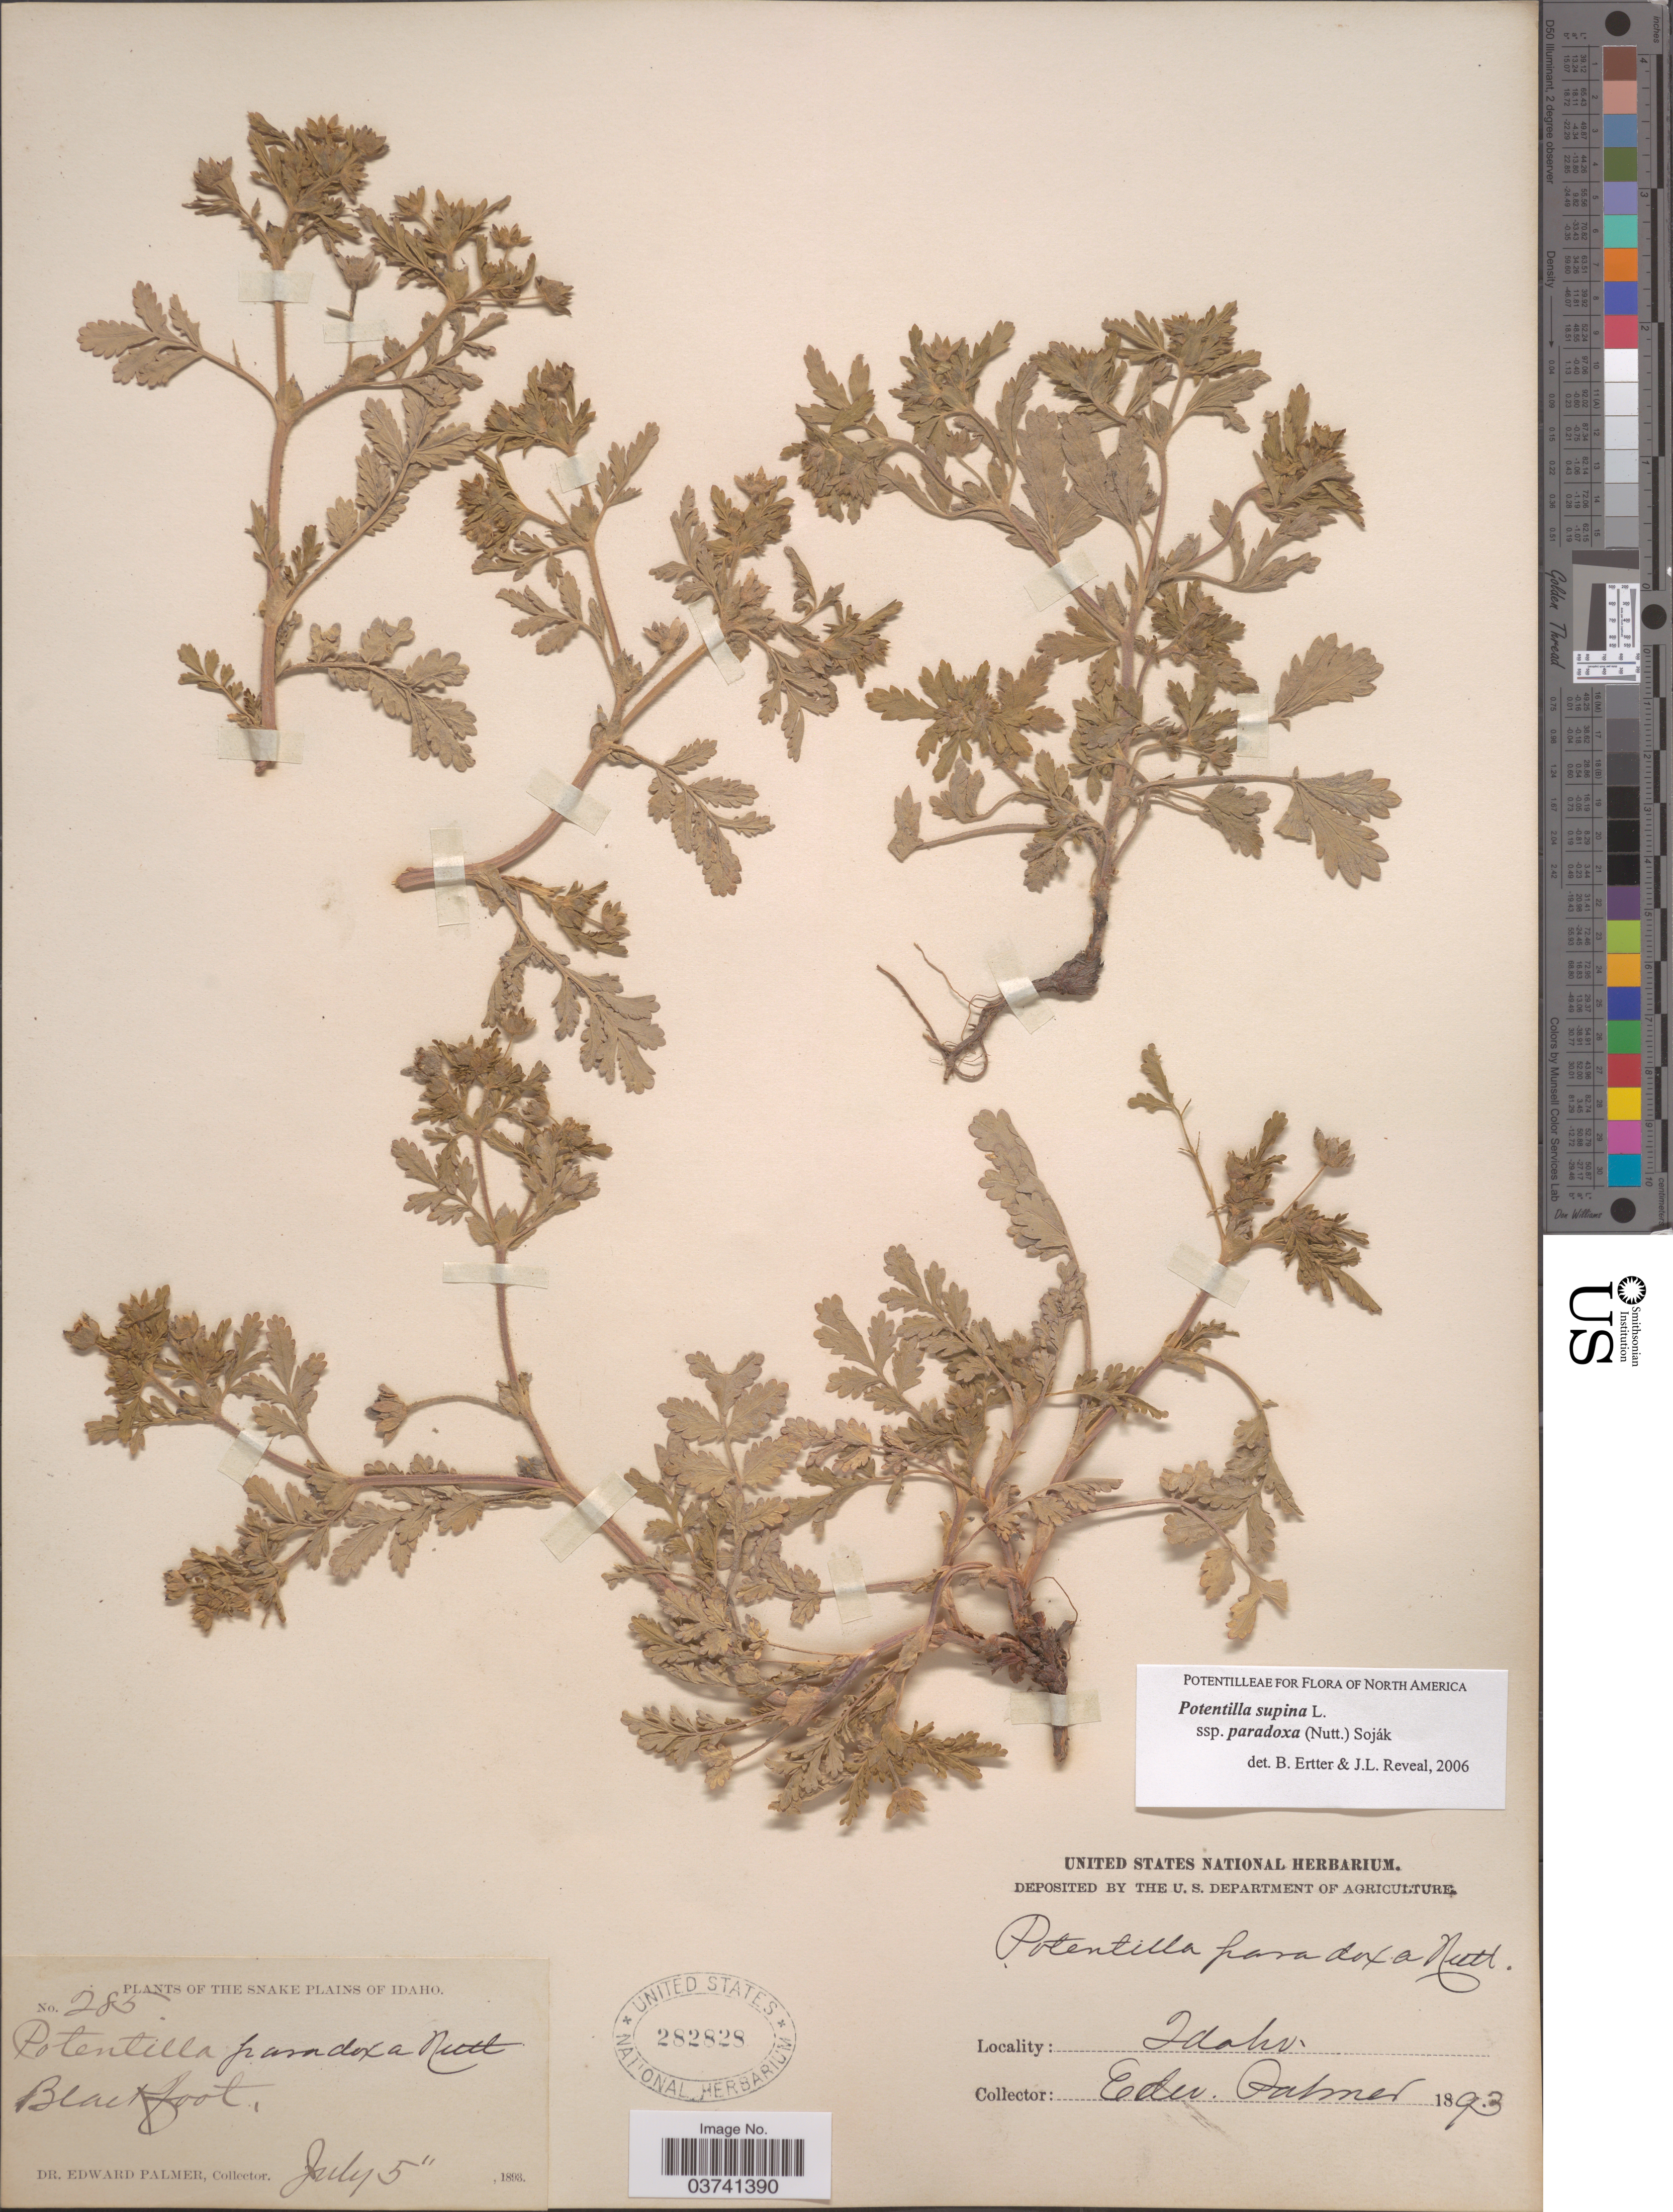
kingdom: Plantae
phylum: Tracheophyta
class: Magnoliopsida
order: Rosales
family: Rosaceae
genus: Potentilla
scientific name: Potentilla supina subsp. paradoxa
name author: (Nutt.) Soják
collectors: E. Palmer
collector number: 285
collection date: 1893-07-05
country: United States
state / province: Idaho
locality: Snake Plains of Idaho. Black foot.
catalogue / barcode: US 282828